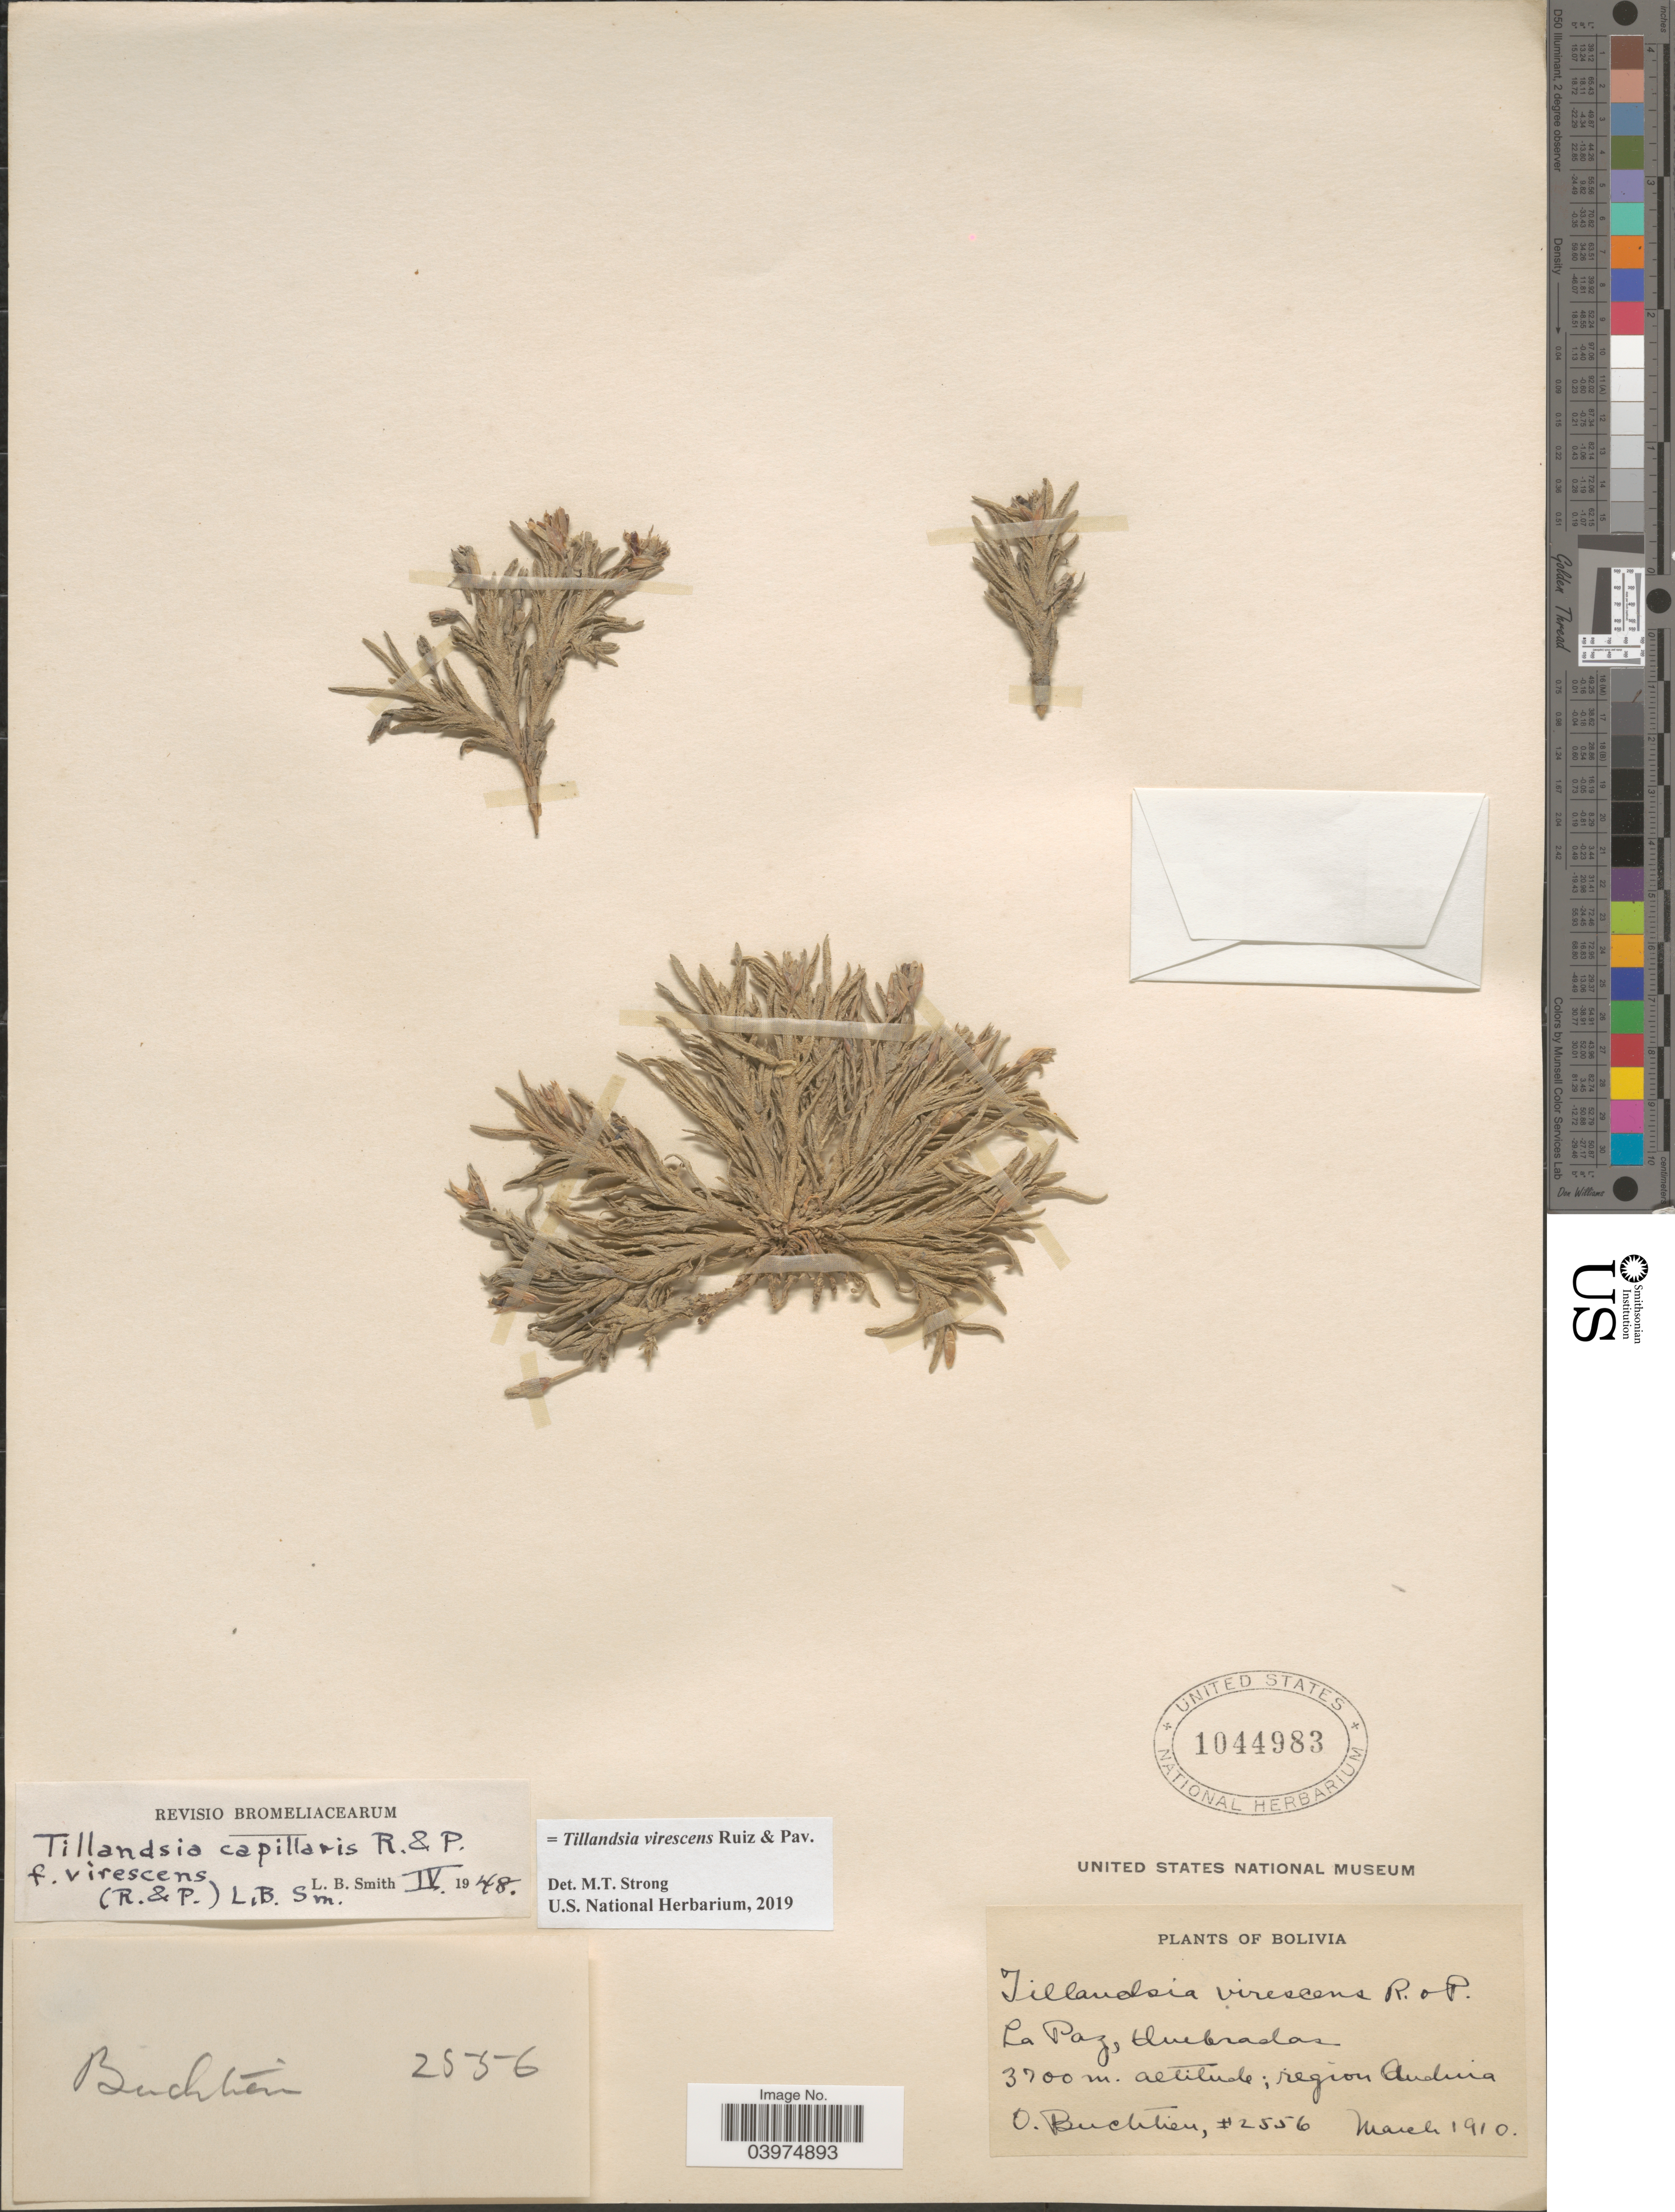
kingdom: Plantae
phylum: Tracheophyta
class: Liliopsida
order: Poales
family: Bromeliaceae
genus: Tillandsia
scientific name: Tillandsia virescens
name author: Ruiz & Pav.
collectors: O. Buchtien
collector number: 2556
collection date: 1910-03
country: Bolivia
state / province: La Paz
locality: Quebradas. Region Andina.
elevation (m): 3700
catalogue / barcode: US 1044983